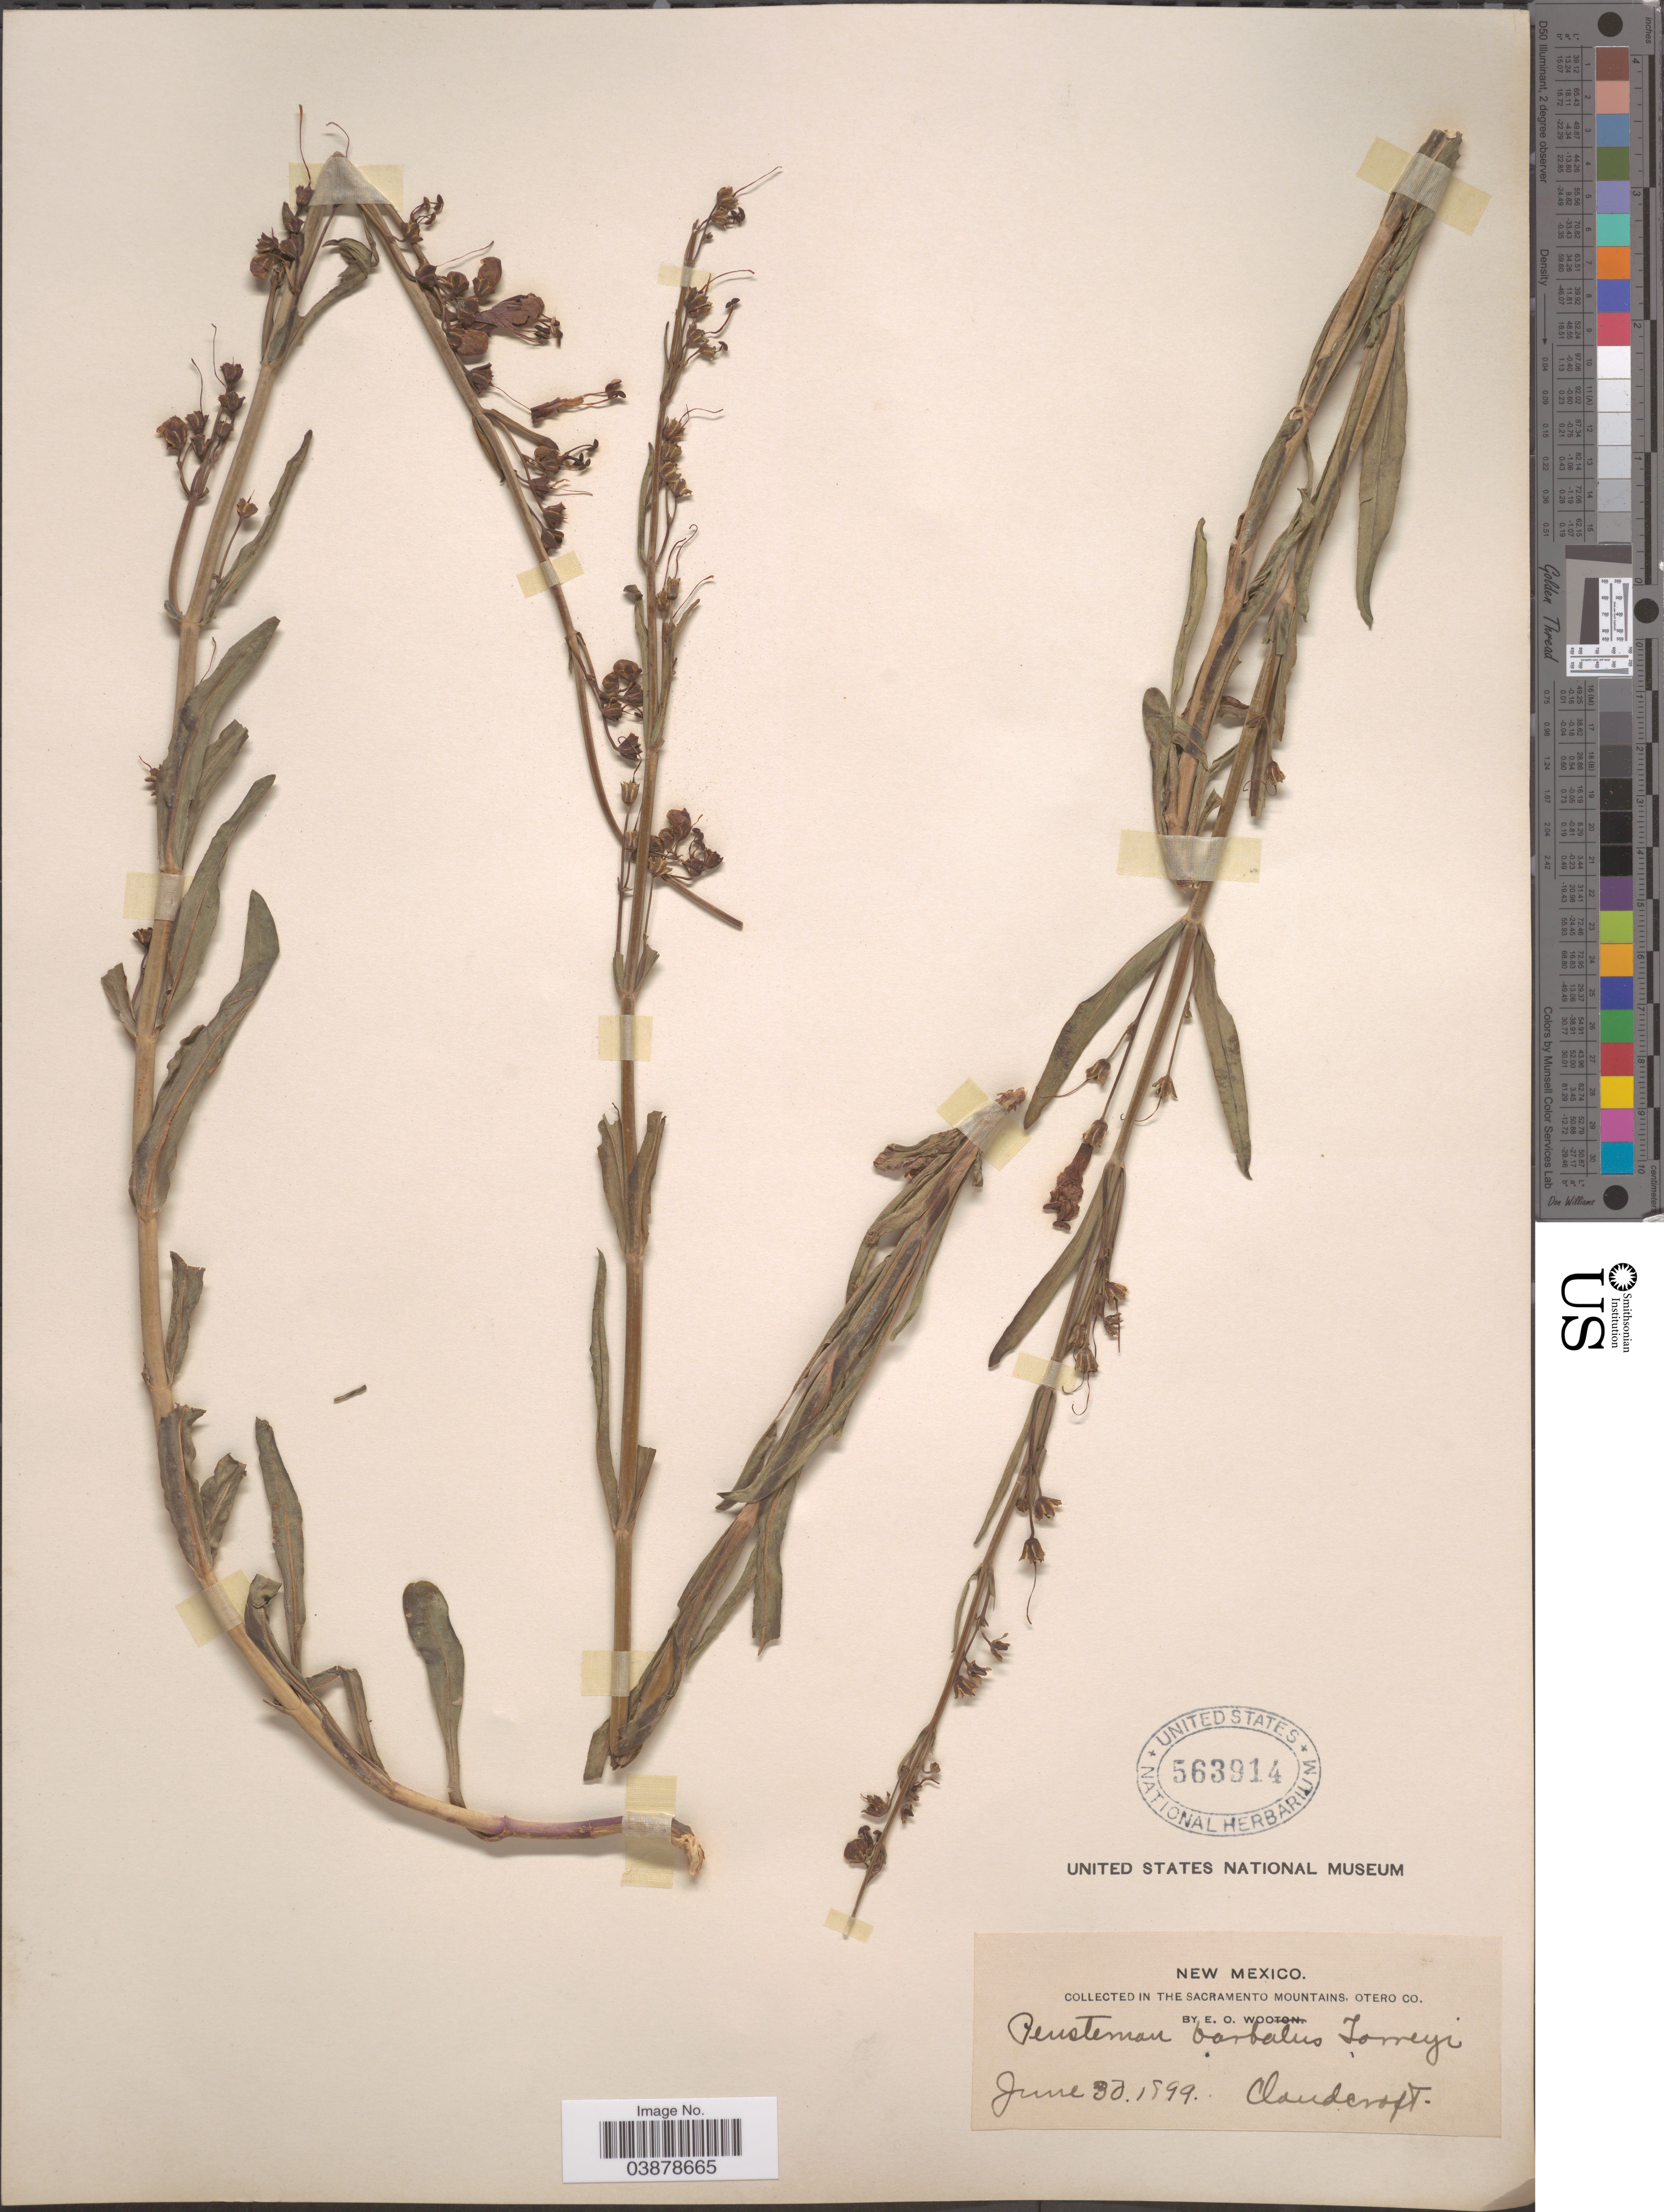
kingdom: Plantae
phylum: Tracheophyta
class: Magnoliopsida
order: Lamiales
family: Plantaginaceae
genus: Penstemon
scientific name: Penstemon torreyi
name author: Benth.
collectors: E. O. Wooton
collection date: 1899-06-30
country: United States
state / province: New Mexico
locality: In the Sacramento Mountains, Otero Co. Cloudcroft.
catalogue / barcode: US 563914